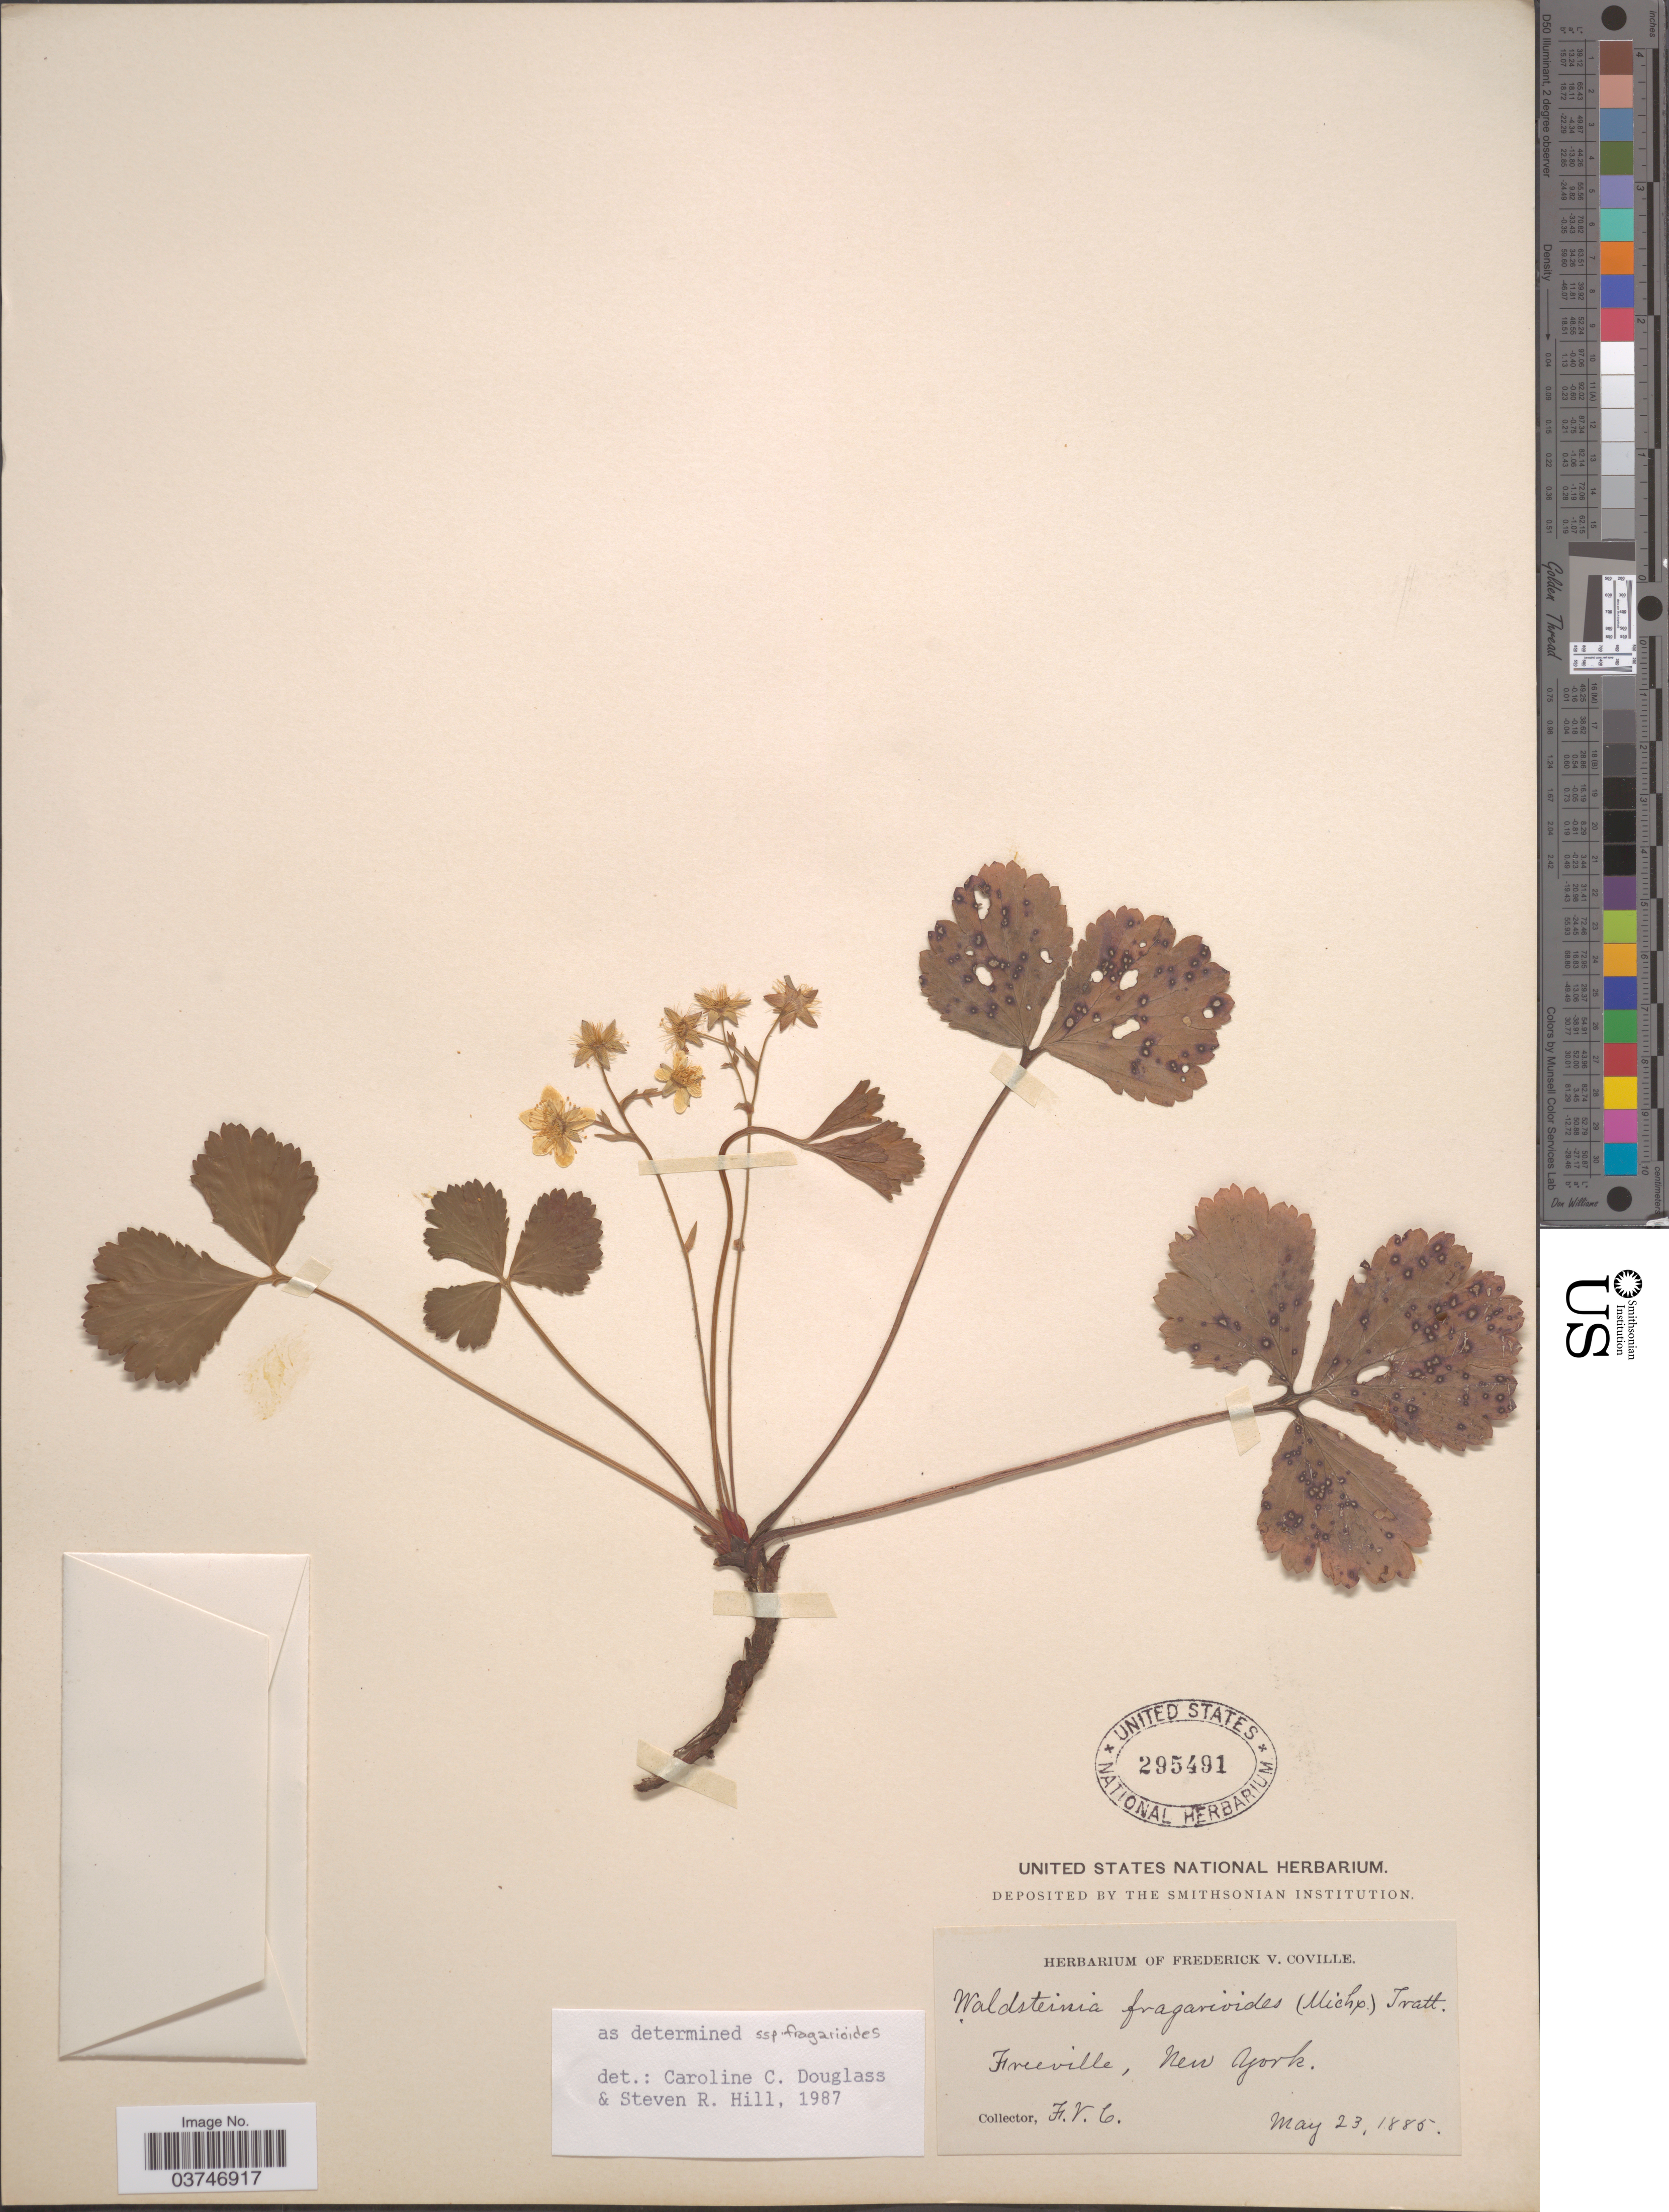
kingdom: Plantae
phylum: Tracheophyta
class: Magnoliopsida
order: Rosales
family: Rosaceae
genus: Waldsteinia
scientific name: Waldsteinia fragarioides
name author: (Michx.) Tratt.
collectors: F. V. Coville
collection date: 1885-05-23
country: United States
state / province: New York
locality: Freeville.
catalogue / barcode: US 295491